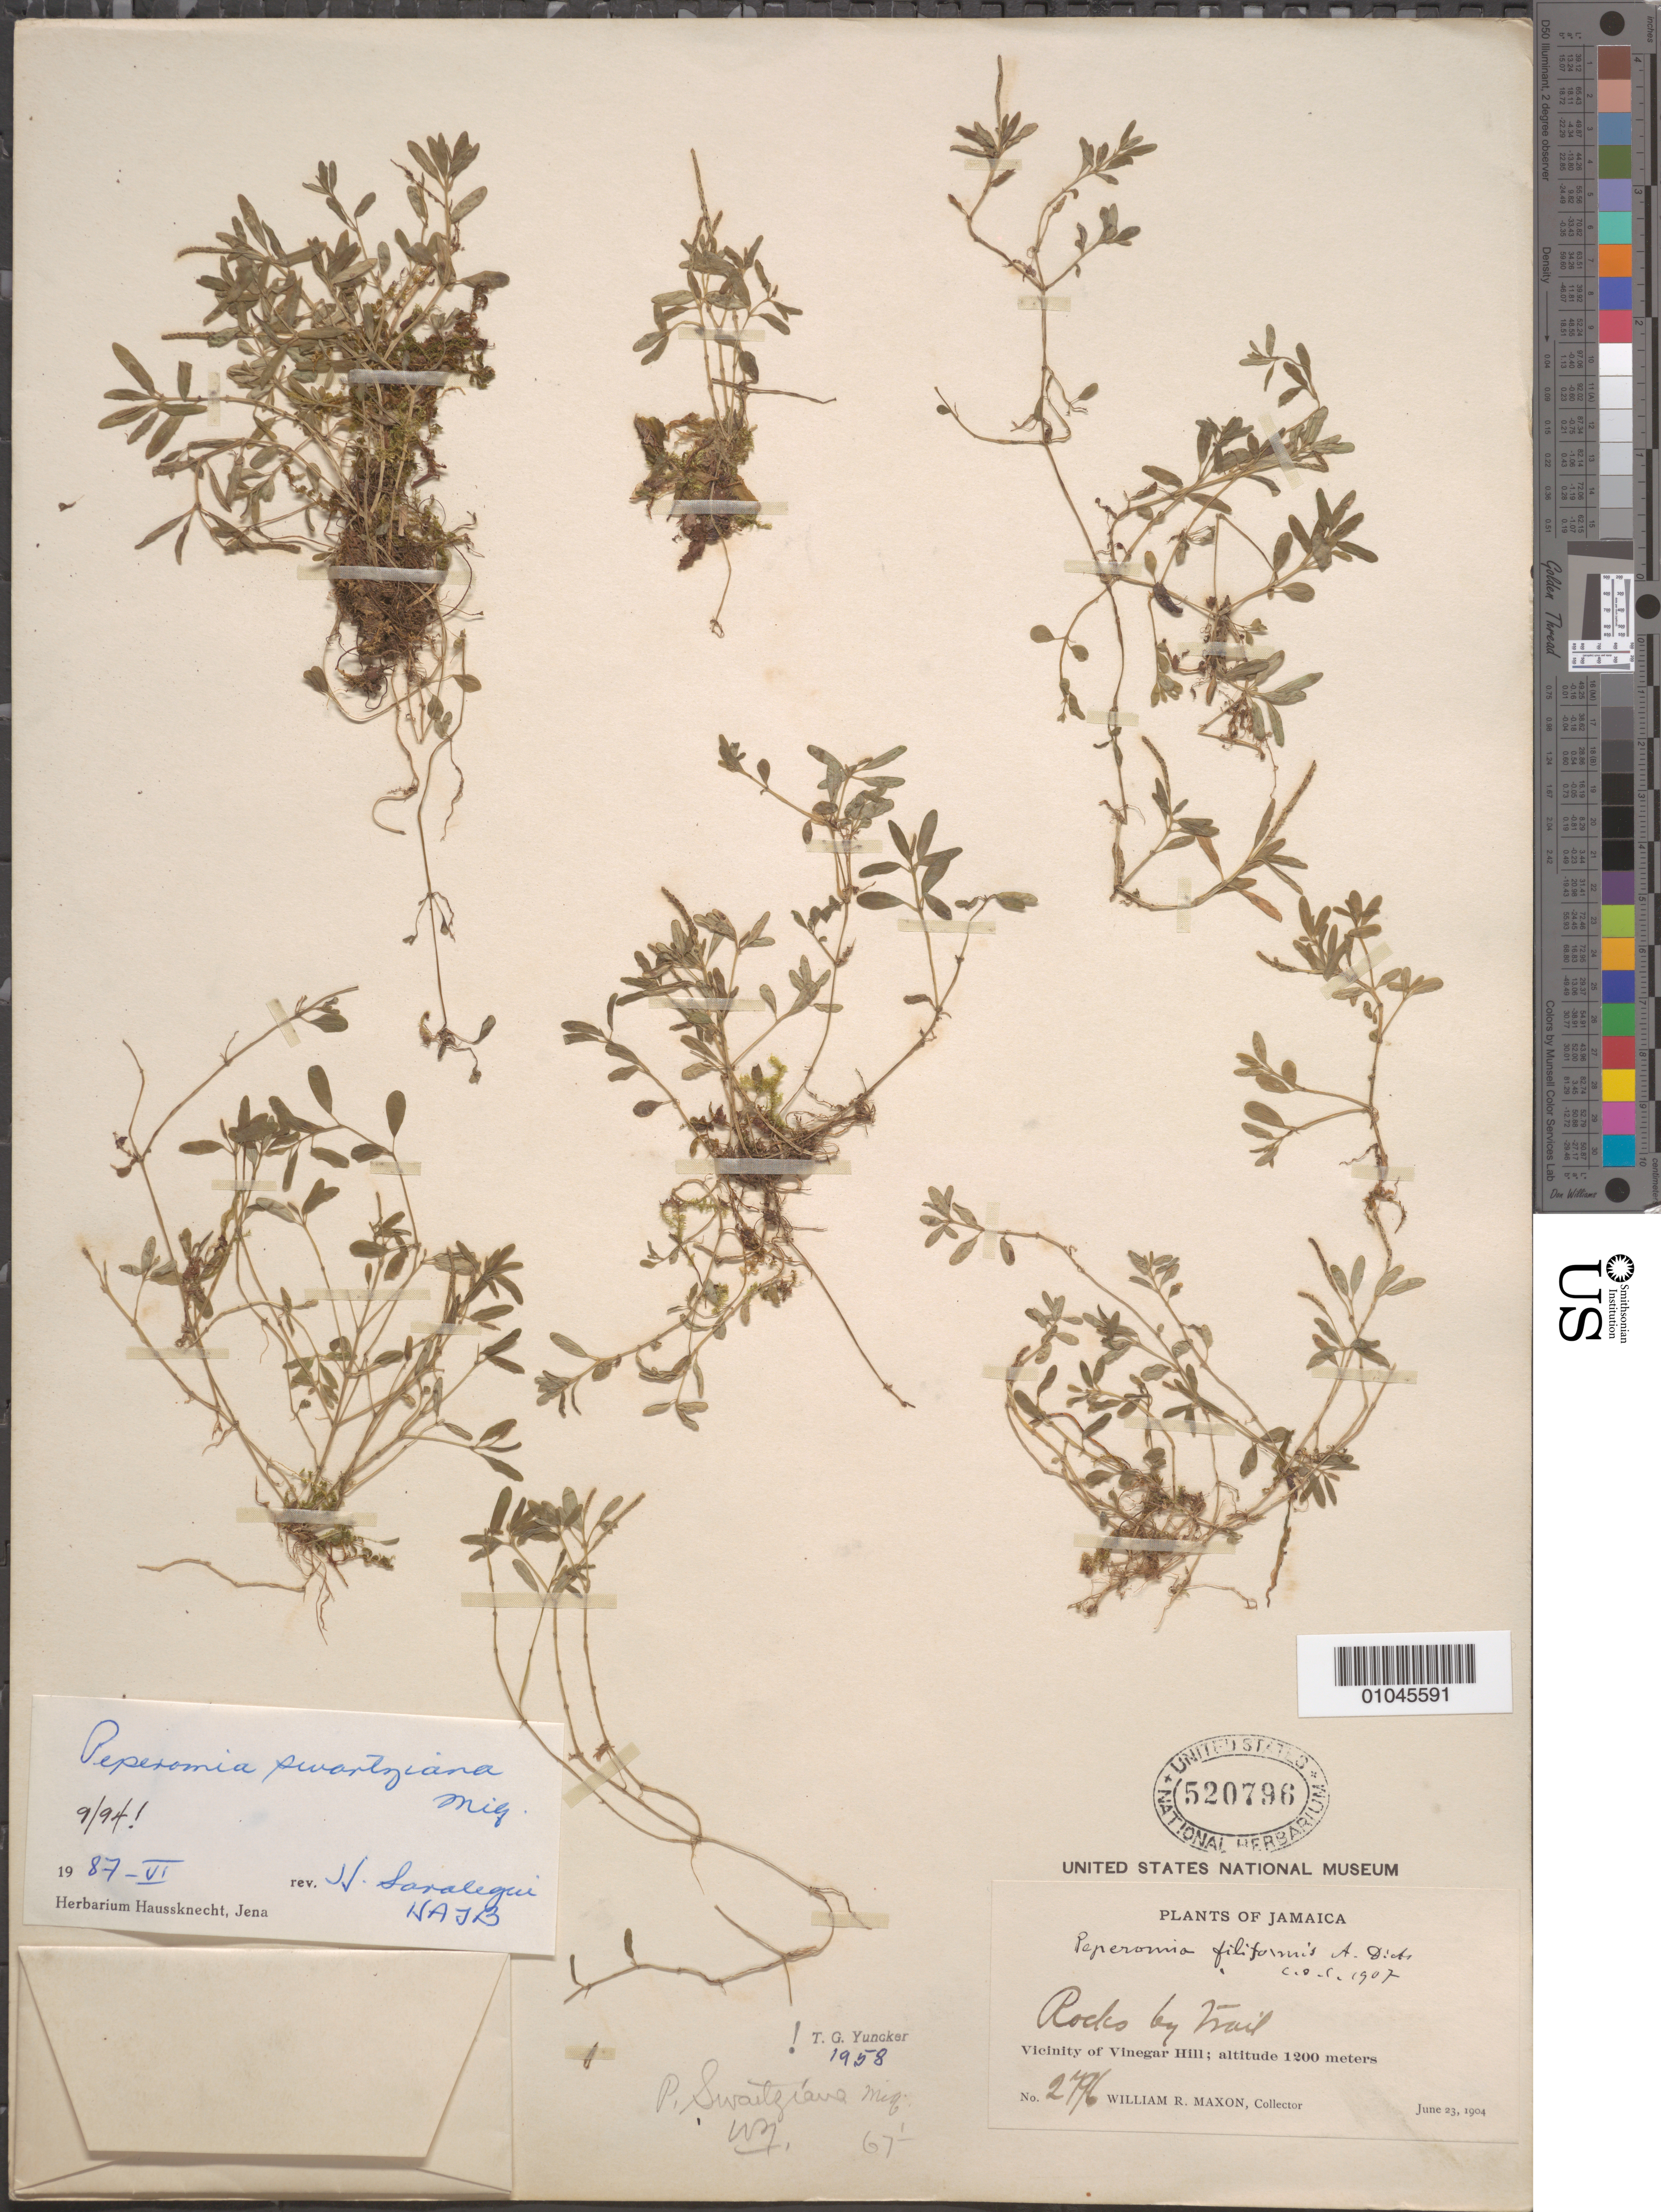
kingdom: Plantae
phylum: Tracheophyta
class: Magnoliopsida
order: Piperales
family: Piperaceae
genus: Peperomia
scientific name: Peperomia stellata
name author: (Sw.) A. Dietr.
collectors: W. R. Maxon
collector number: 2496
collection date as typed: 23 Jun 1904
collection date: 1904-06-23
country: Jamaica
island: Jamaica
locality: Vicinity of Vinegar Hill. Rocks by trail.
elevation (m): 1200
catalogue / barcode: US 520796